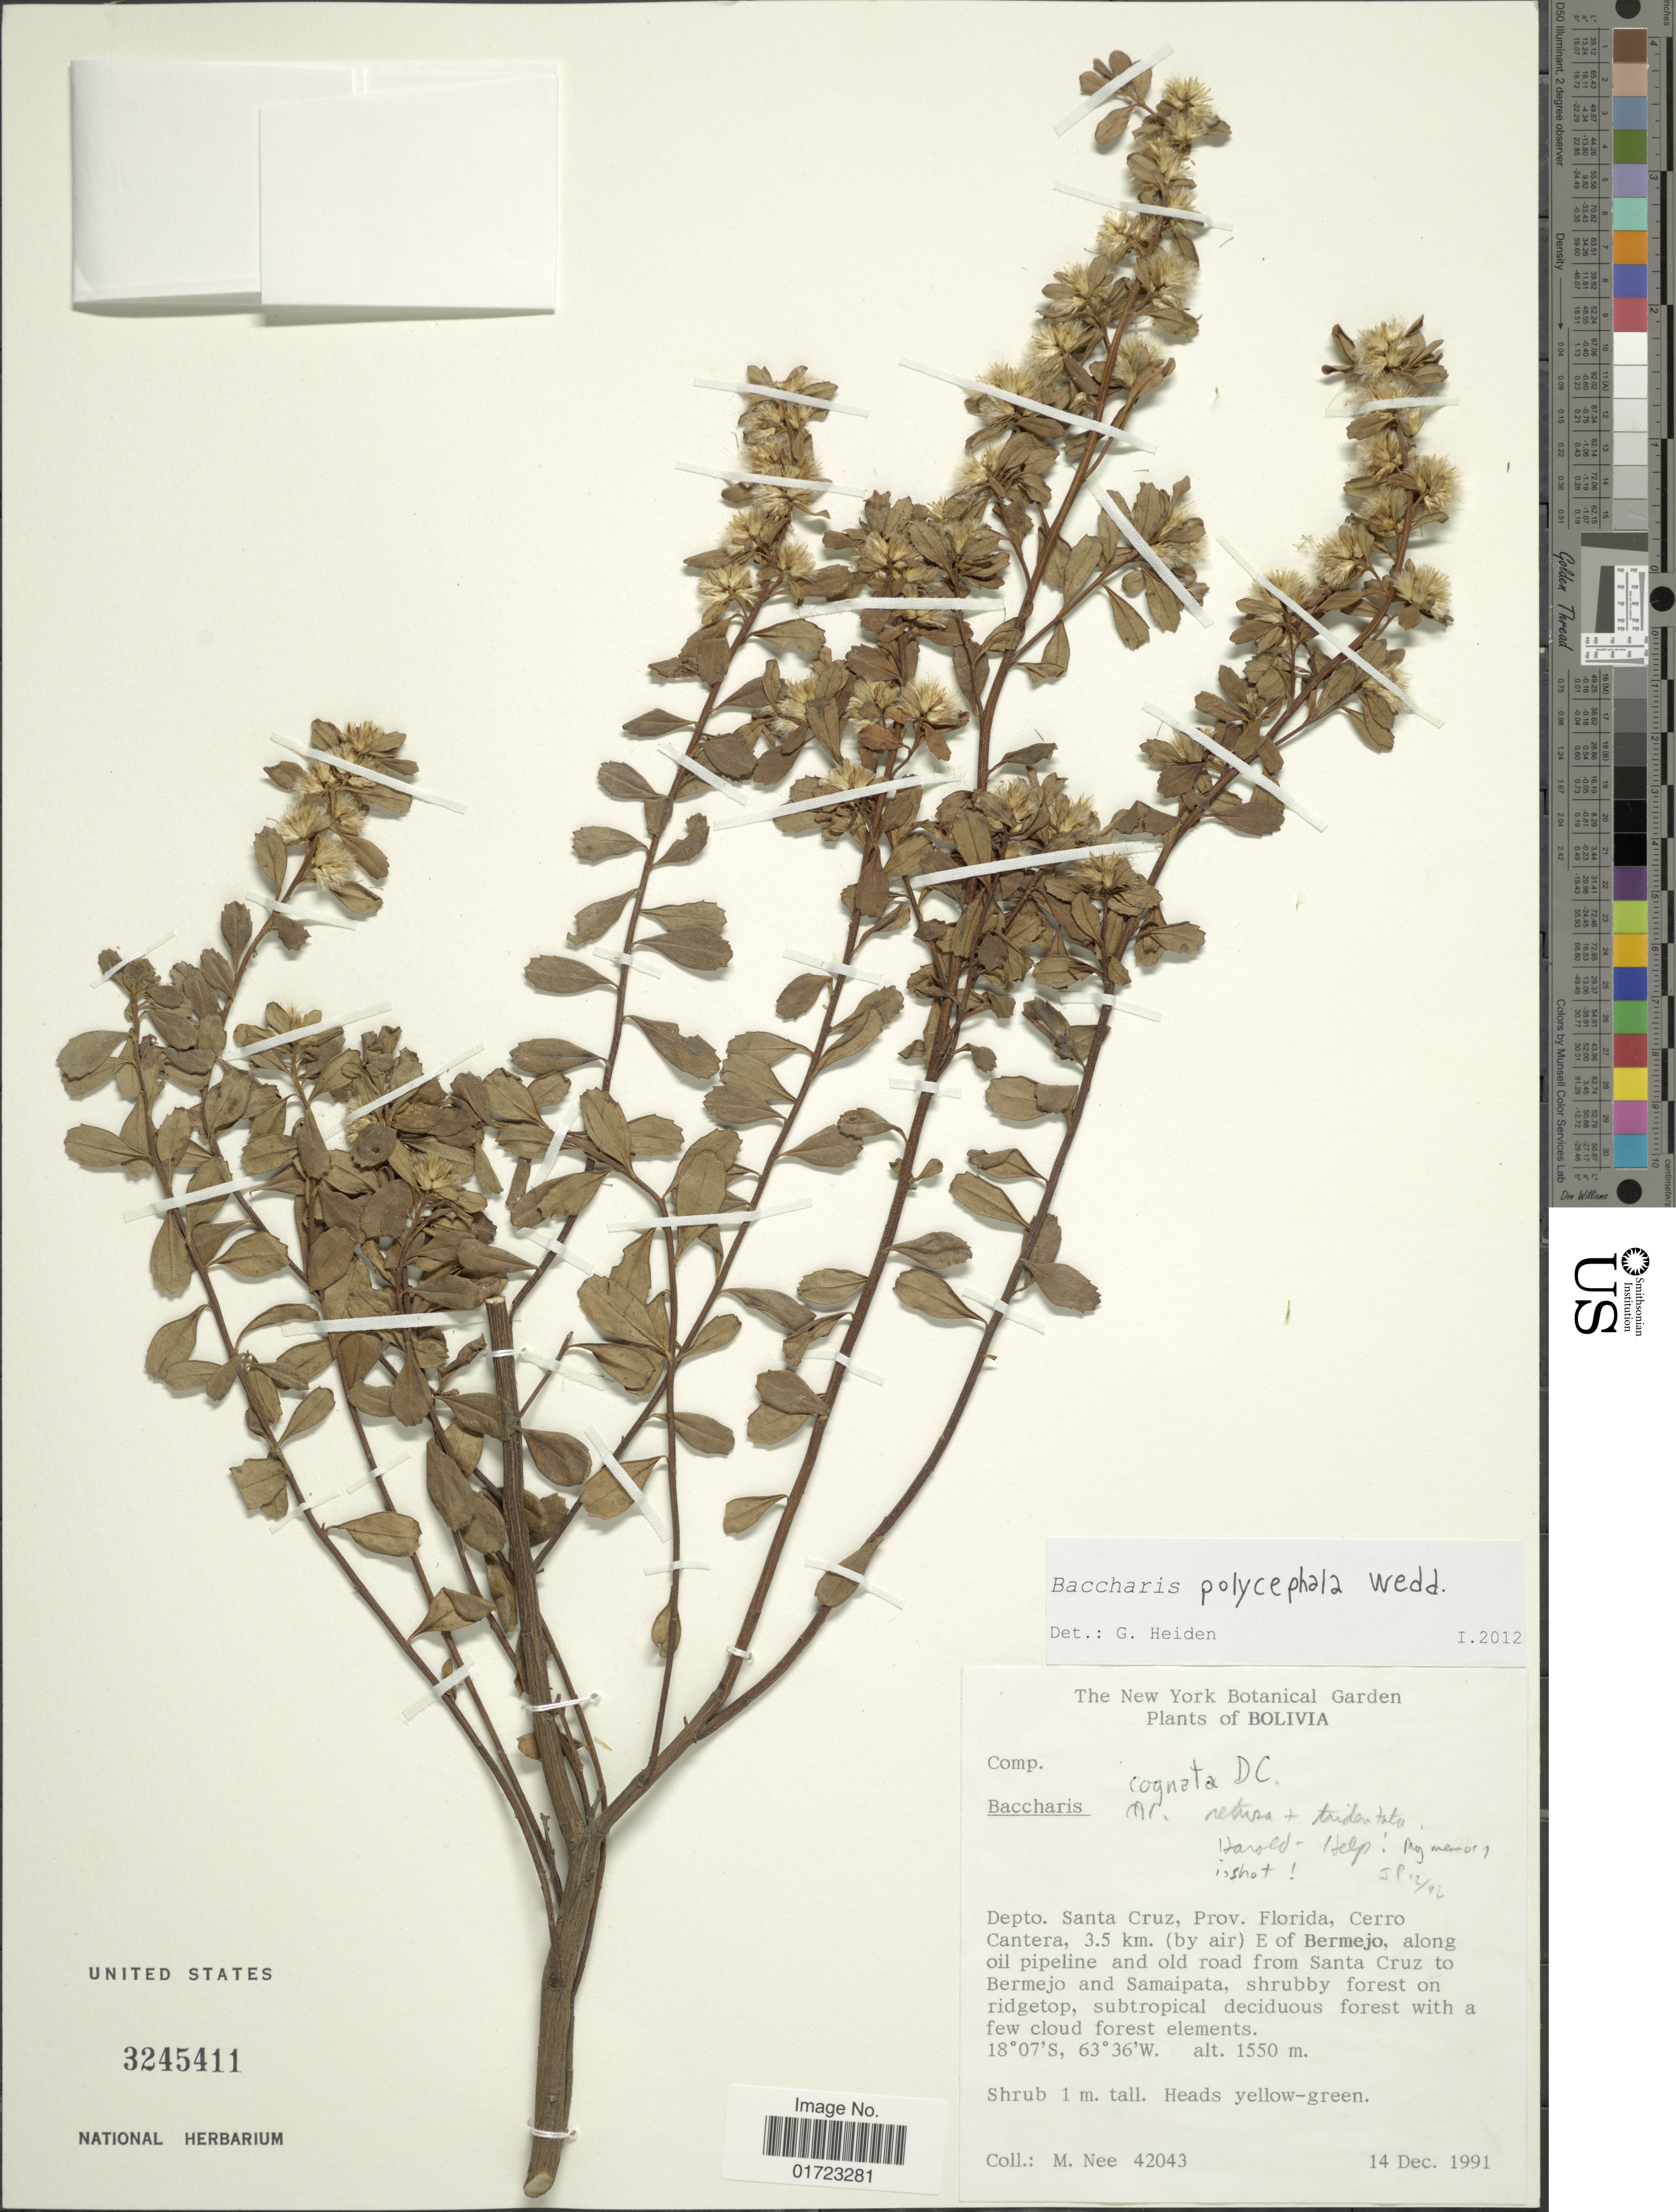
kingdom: Plantae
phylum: Tracheophyta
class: Magnoliopsida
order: Asterales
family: Asteraceae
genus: Baccharis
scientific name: Baccharis polycephala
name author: Wedd.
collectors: M. Nee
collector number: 42043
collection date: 1991-12-14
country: Bolivia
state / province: Santa Cruz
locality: Depto. Santa Cruz, Prov.Florida, Cerro Cantera, 3.5 km (by air) E of Bermejo, along oil pipeline and old road from Santa Cruz to Bermejo and Samaipata.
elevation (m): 1550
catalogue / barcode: US 3245411